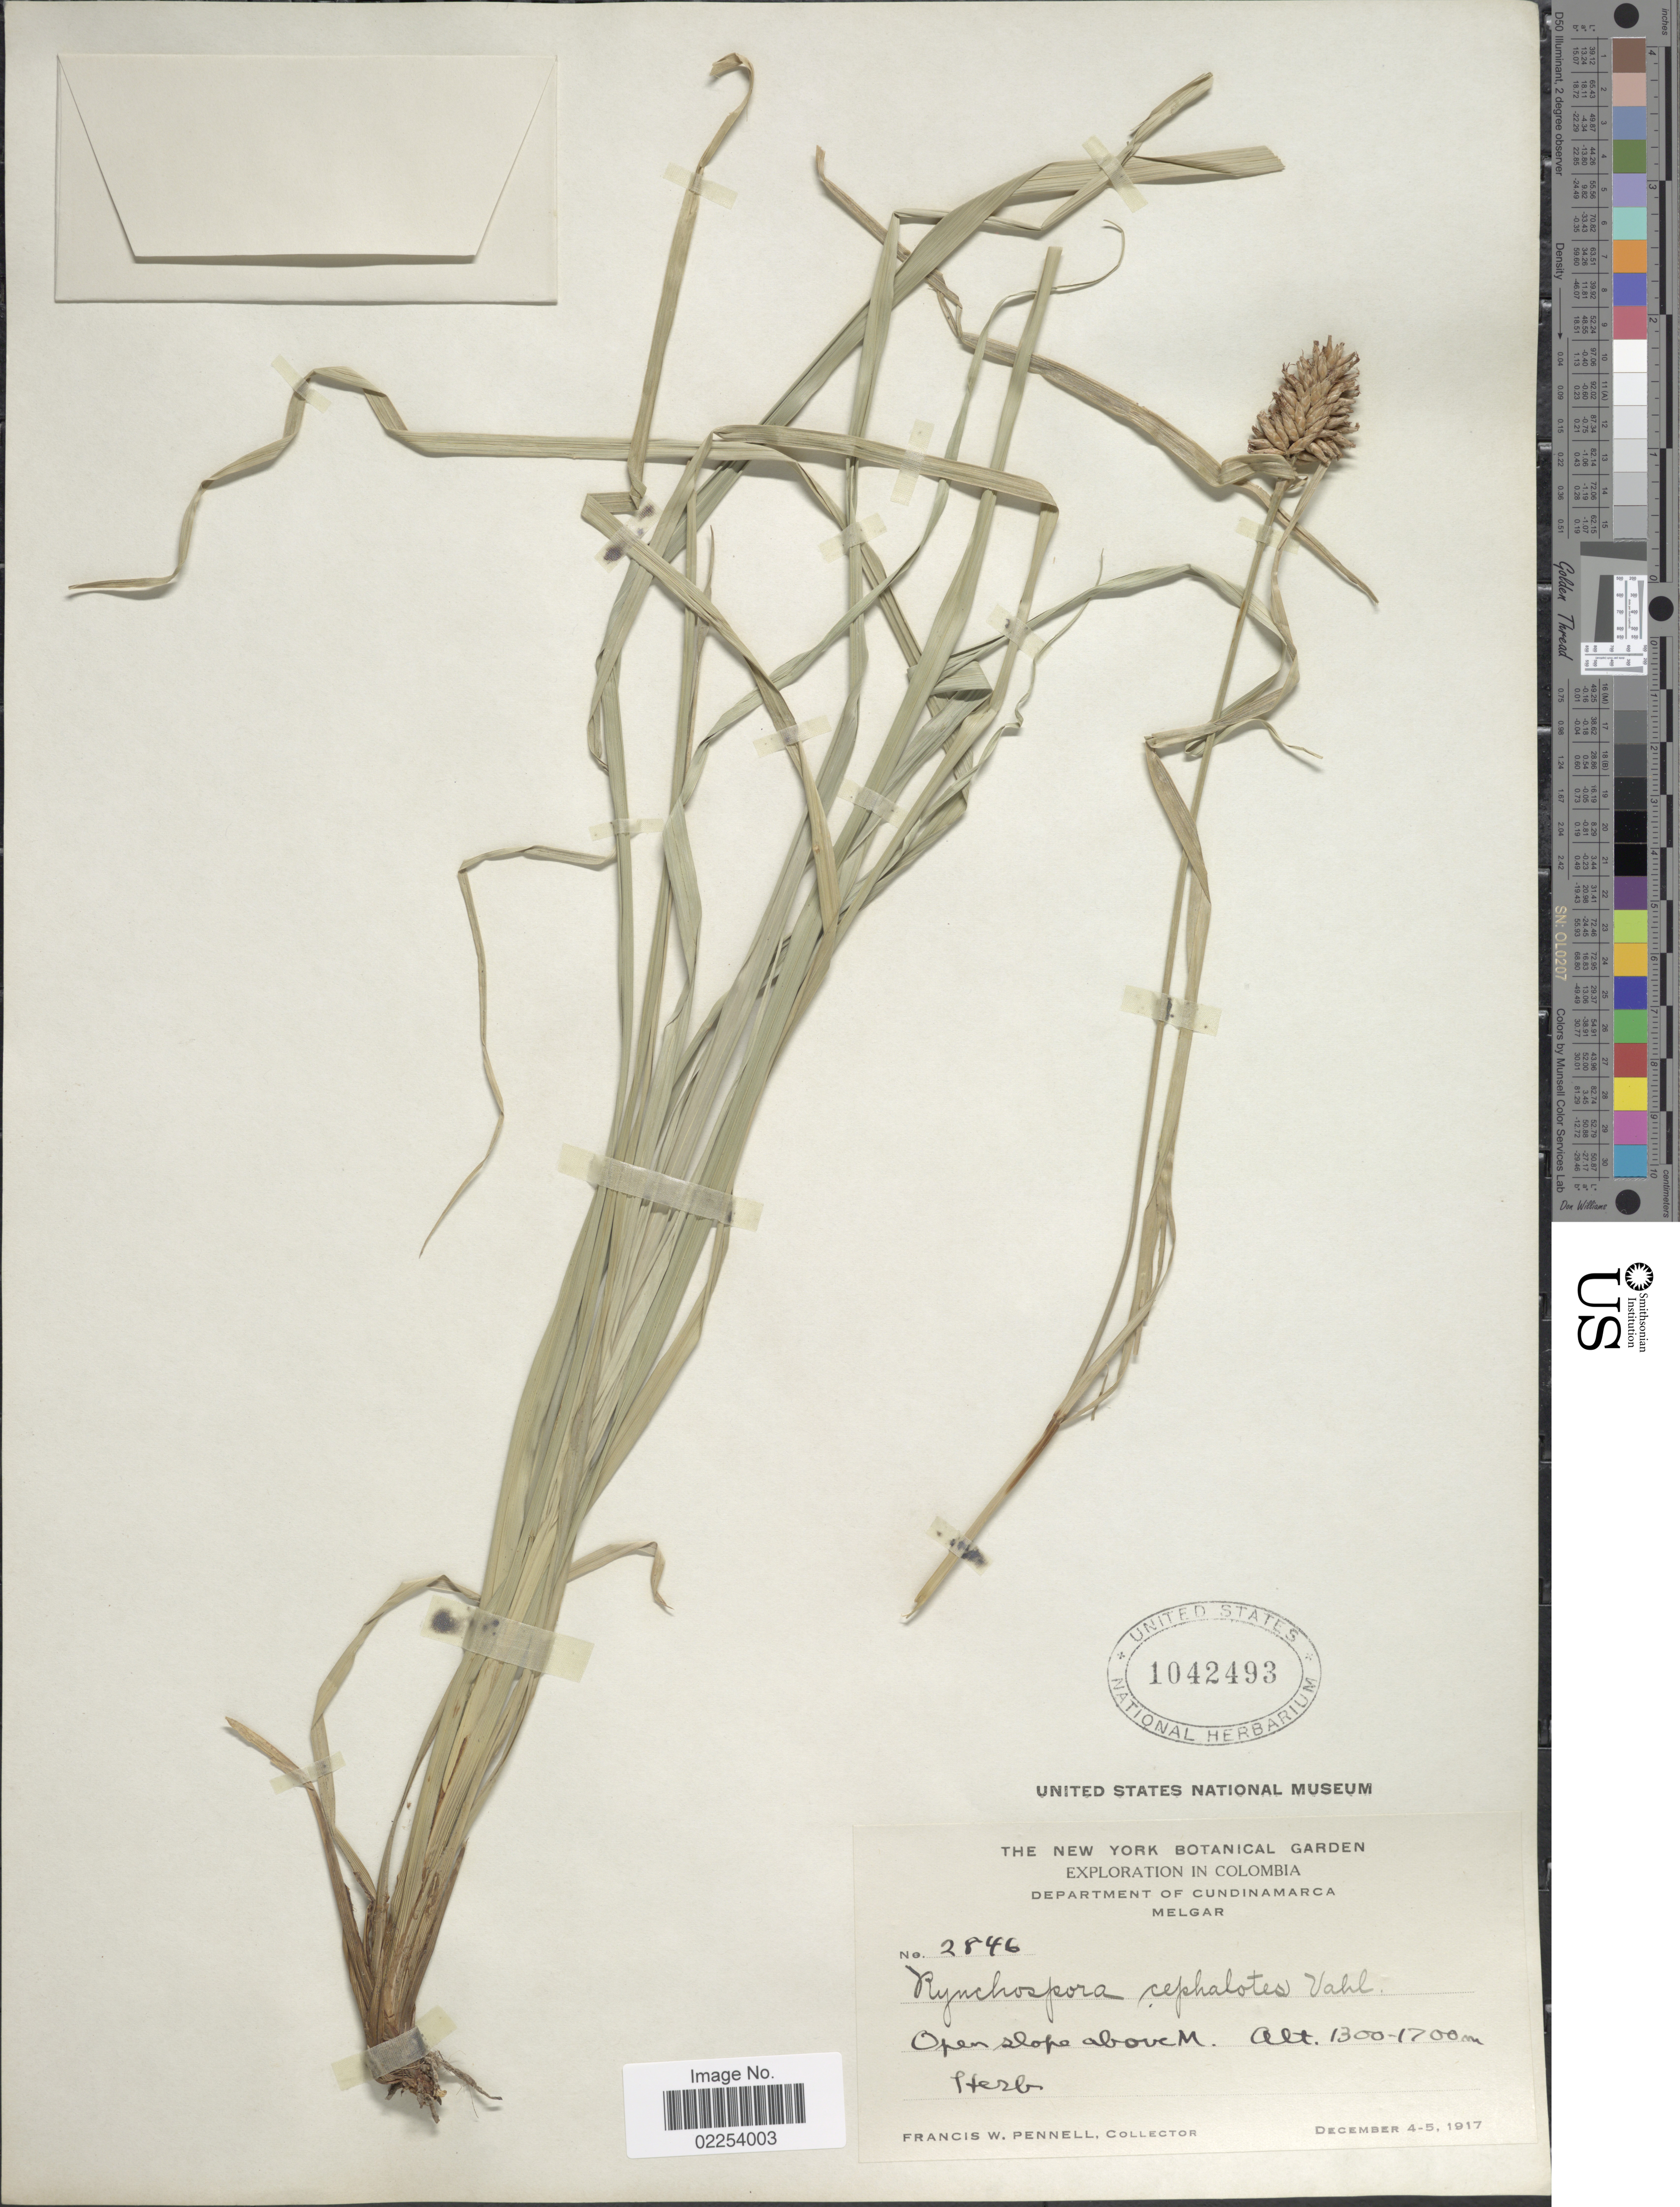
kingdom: Plantae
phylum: Tracheophyta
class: Liliopsida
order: Poales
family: Cyperaceae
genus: Rhynchospora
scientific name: Rhynchospora cephalotes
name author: (L.) Vahl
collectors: F. W. Pennell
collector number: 2846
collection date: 1917-12-04/1917-12-05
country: Colombia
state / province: Cundinamarca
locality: Melgar, Open slope above M.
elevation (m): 1300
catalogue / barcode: US 1042493